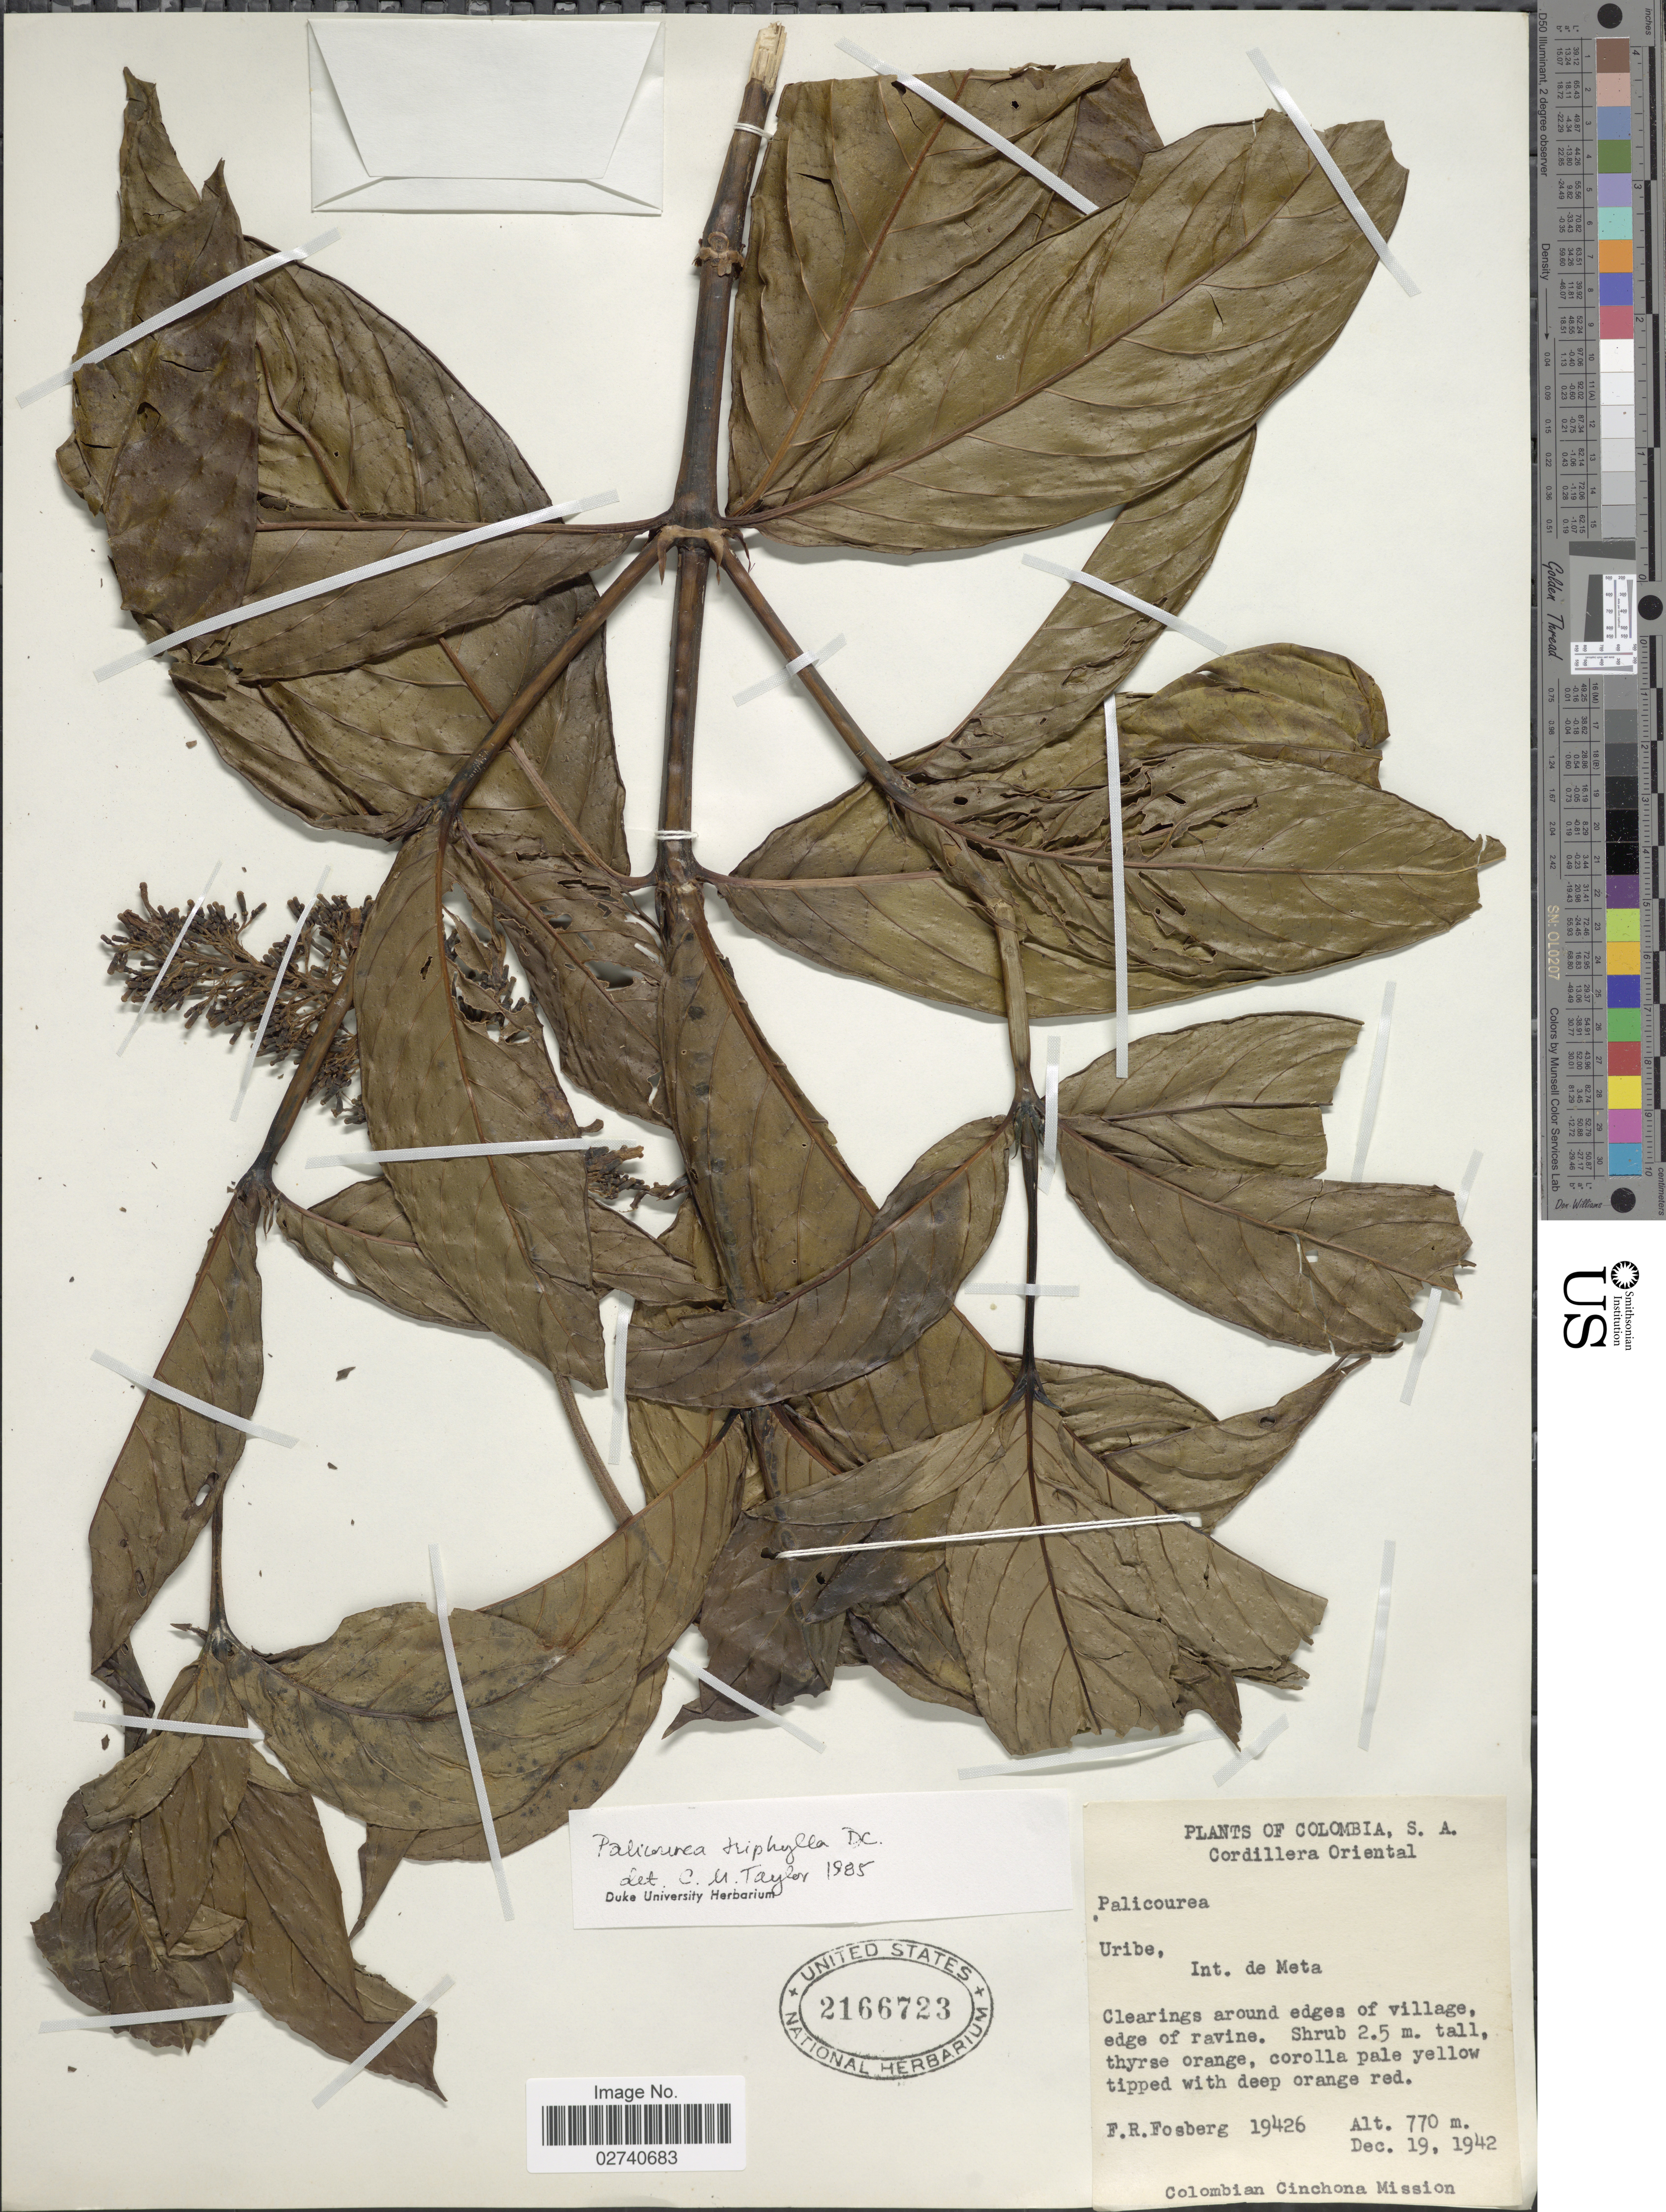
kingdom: Plantae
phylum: Tracheophyta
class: Magnoliopsida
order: Gentianales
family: Rubiaceae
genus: Palicourea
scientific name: Palicourea triphylla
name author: DC.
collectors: F. R. Fosberg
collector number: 19426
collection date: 1942-12-19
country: Colombia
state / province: Meta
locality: Cordillera Oriental, Uribe. Around edges of village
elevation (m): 770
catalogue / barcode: US 2166723